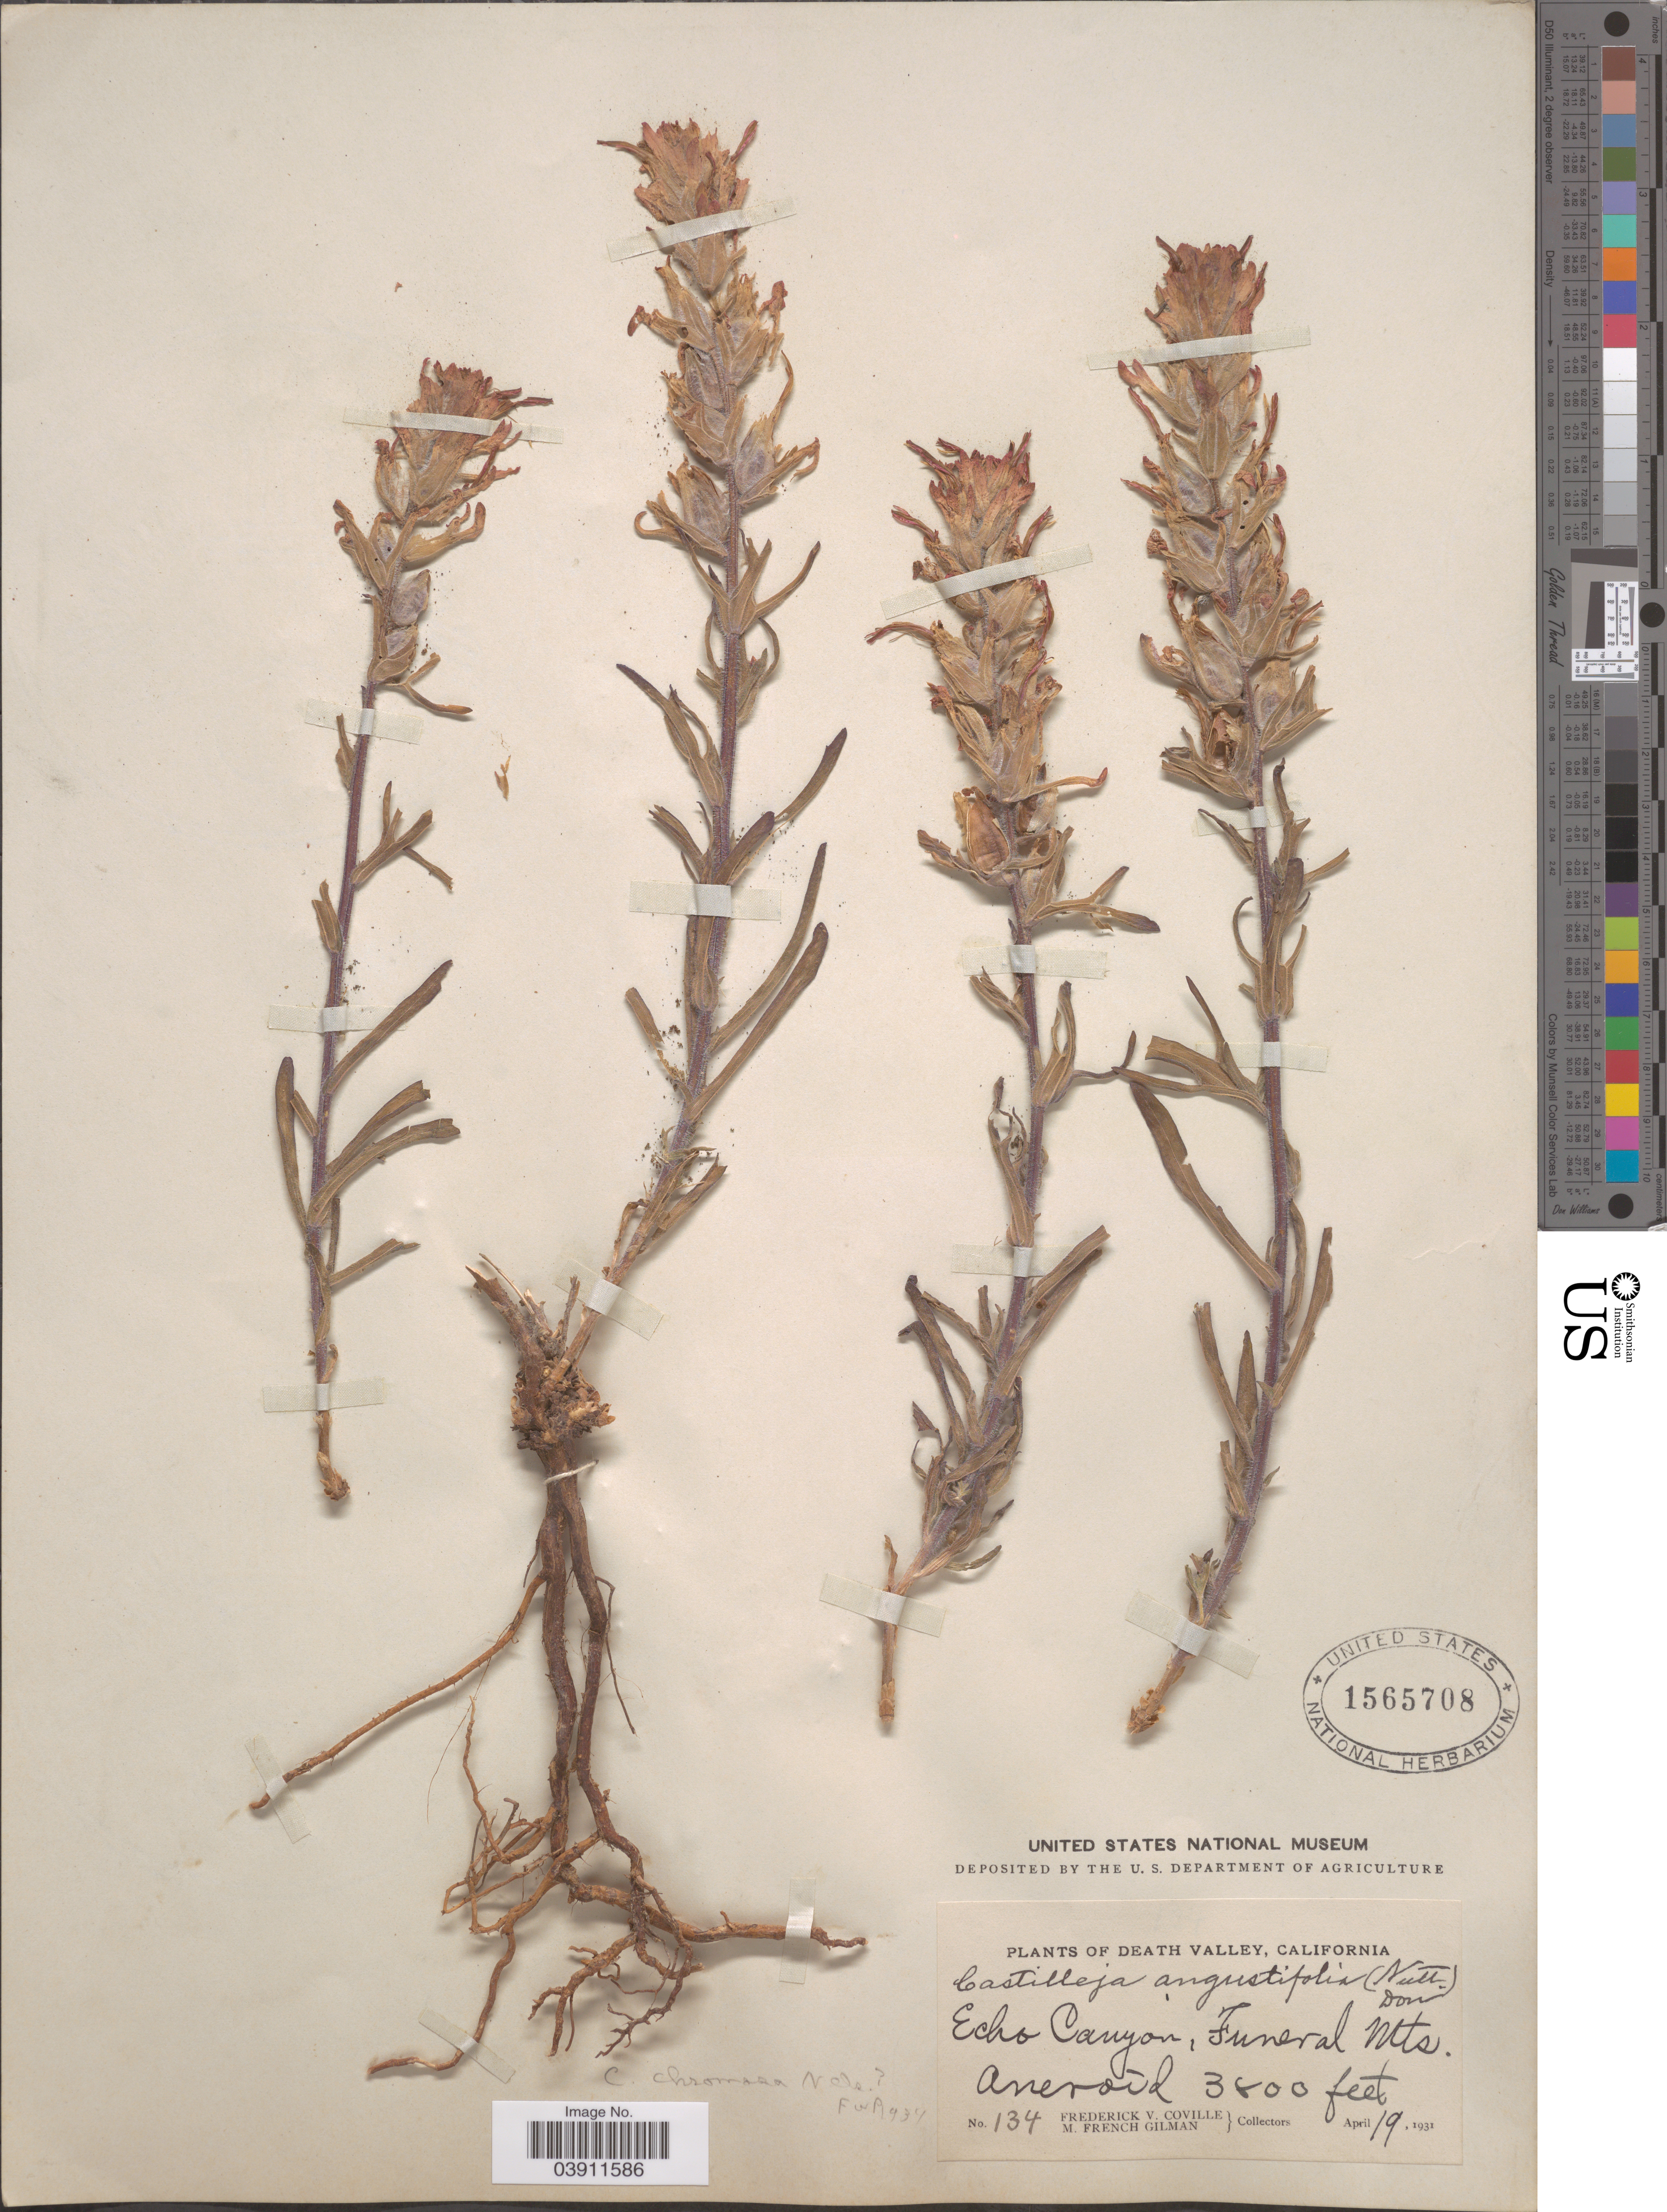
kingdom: Plantae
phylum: Tracheophyta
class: Magnoliopsida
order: Lamiales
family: Orobanchaceae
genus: Castilleja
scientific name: Castilleja chromosa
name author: A. Nelson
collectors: F. V. Coville & M. F. Gilman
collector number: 134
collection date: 1931-04-19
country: United States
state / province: California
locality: Death Valley. Echo Canyon, Funeral Mts. Aneroid [unsure placement].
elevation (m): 1158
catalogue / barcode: US 1565708